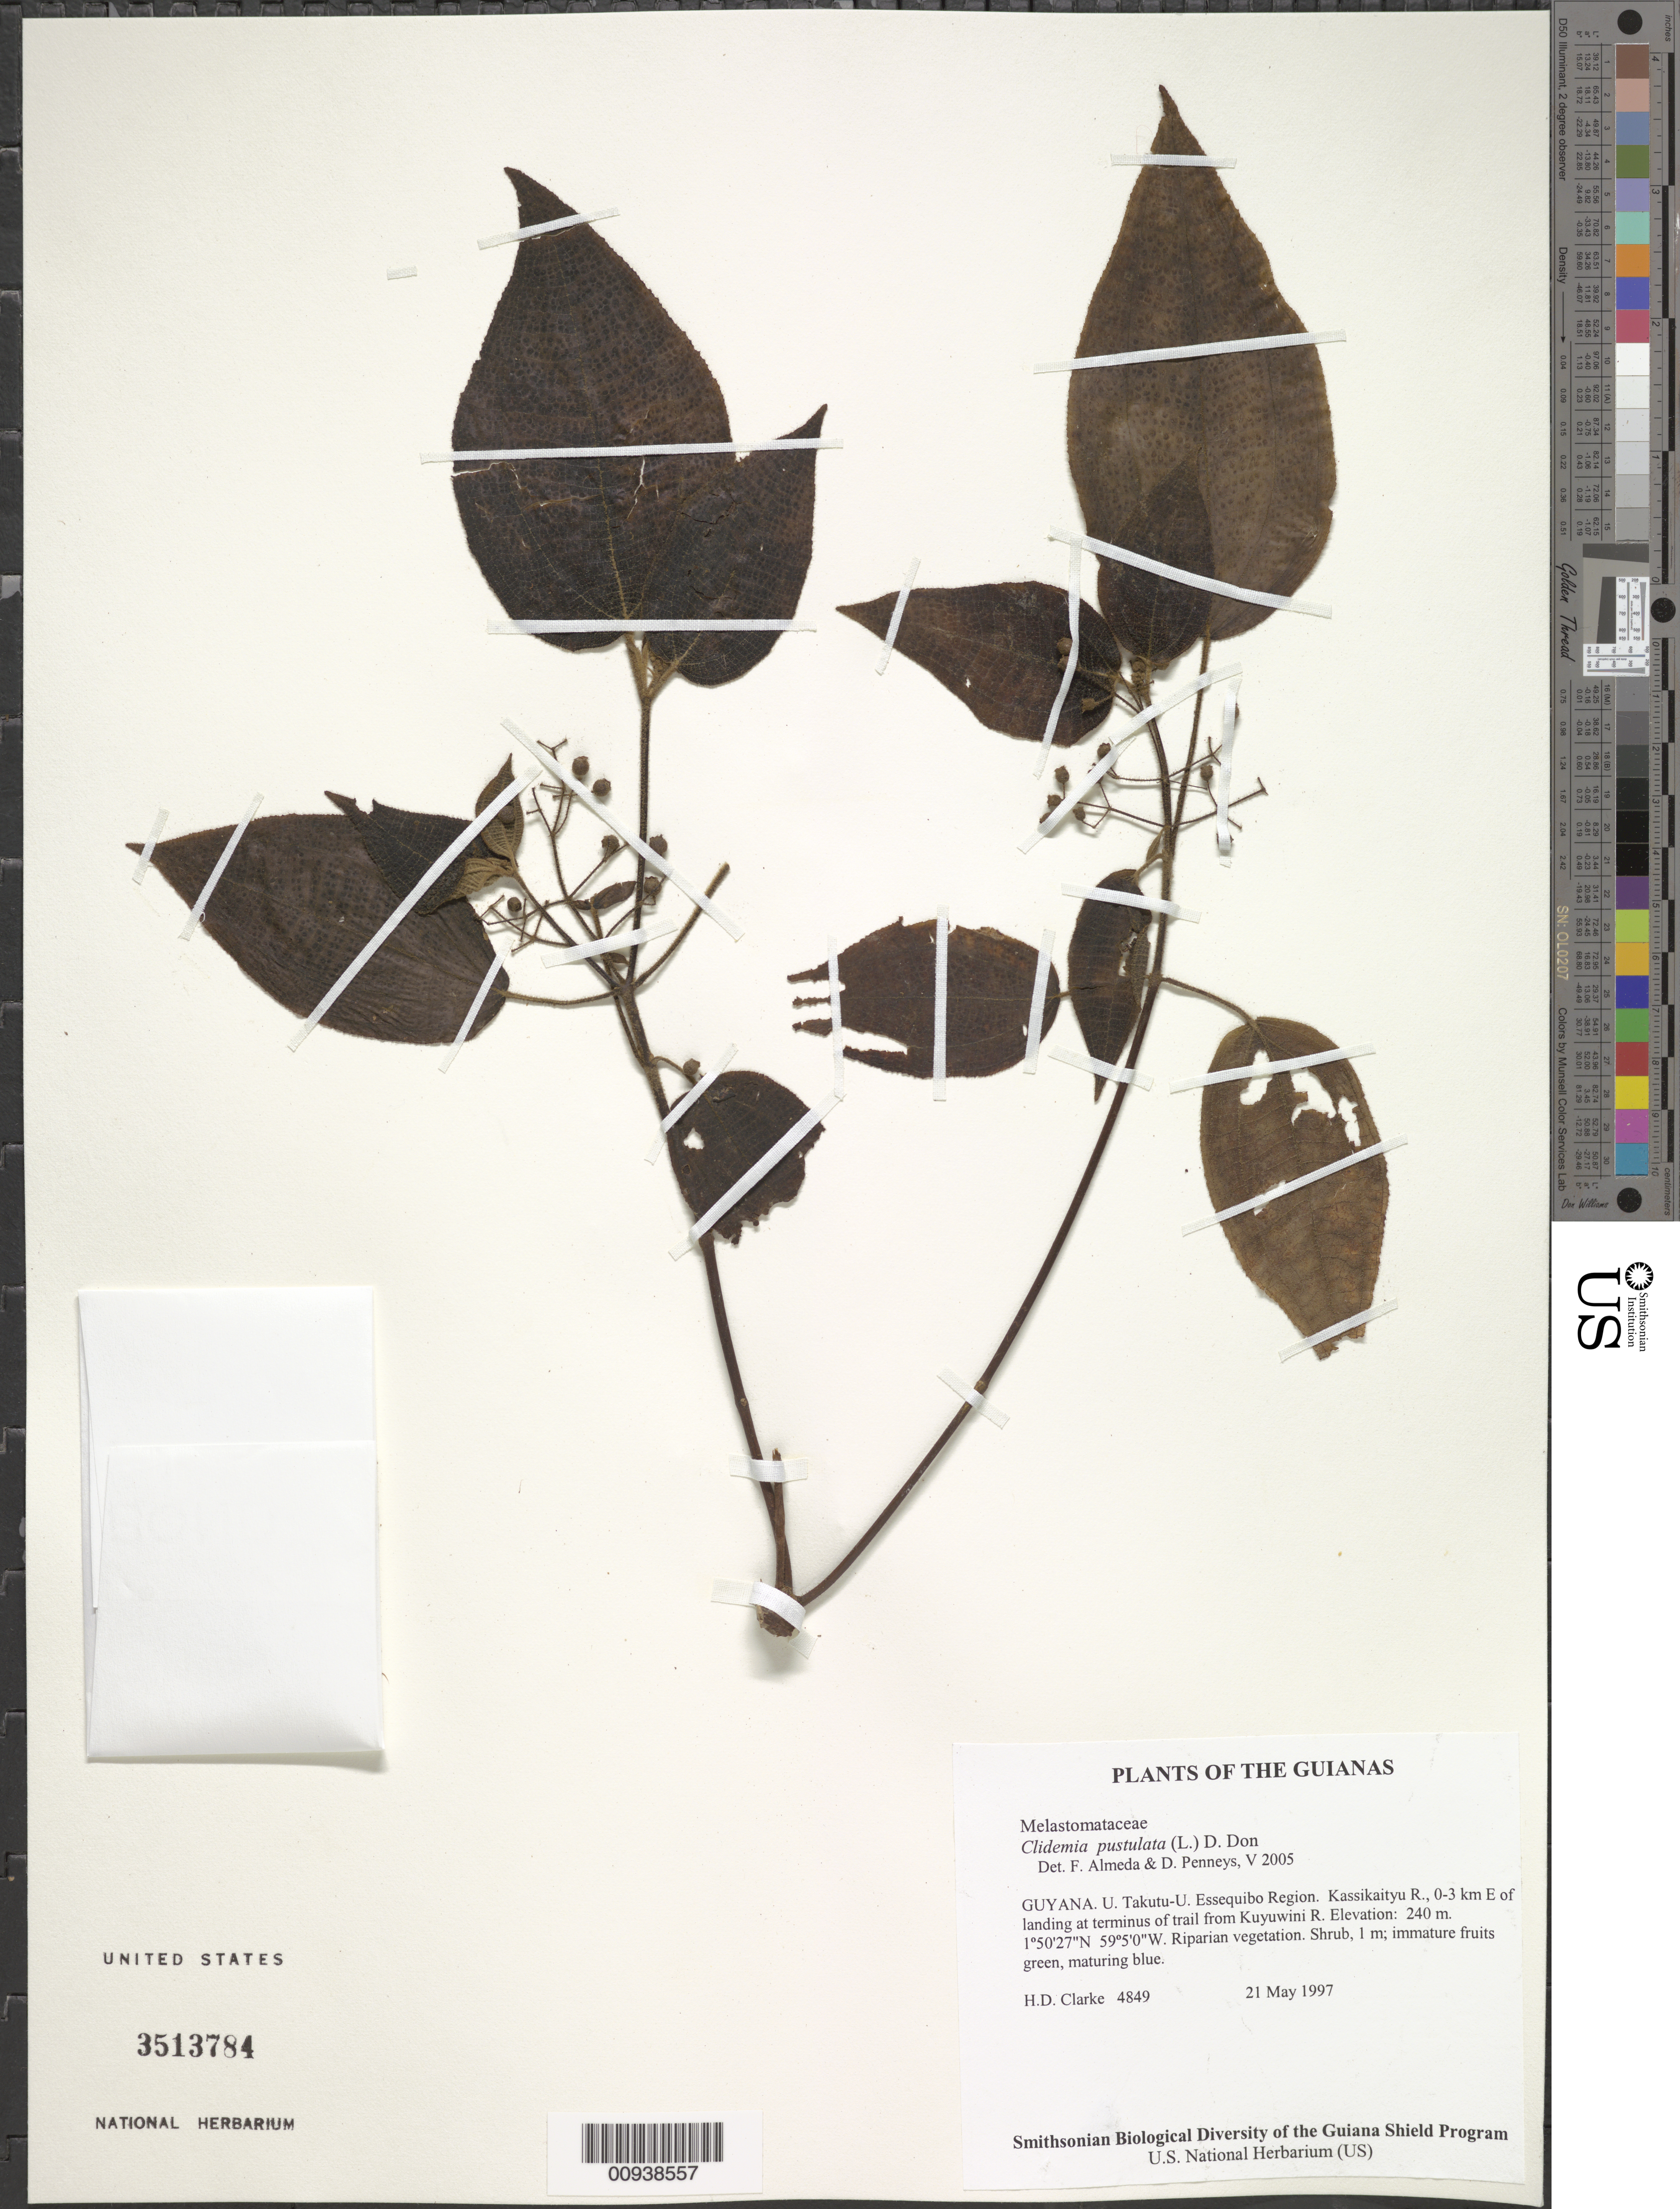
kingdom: Plantae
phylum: Tracheophyta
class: Magnoliopsida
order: Myrtales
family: Melastomataceae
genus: Clidemia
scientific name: Clidemia pustulata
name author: DC.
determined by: Almeda, F.; Penneys, D. S.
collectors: H. D. Clarke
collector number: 4849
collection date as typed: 21 May 1997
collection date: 1997-05-21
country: Guyana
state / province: U. Takutu-U. Essequibo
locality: Kassikaityu R., 0-3 km E of landing at terminus of trail from Kuyuwini R.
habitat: Riparian vegetation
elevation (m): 240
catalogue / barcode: US 3513784